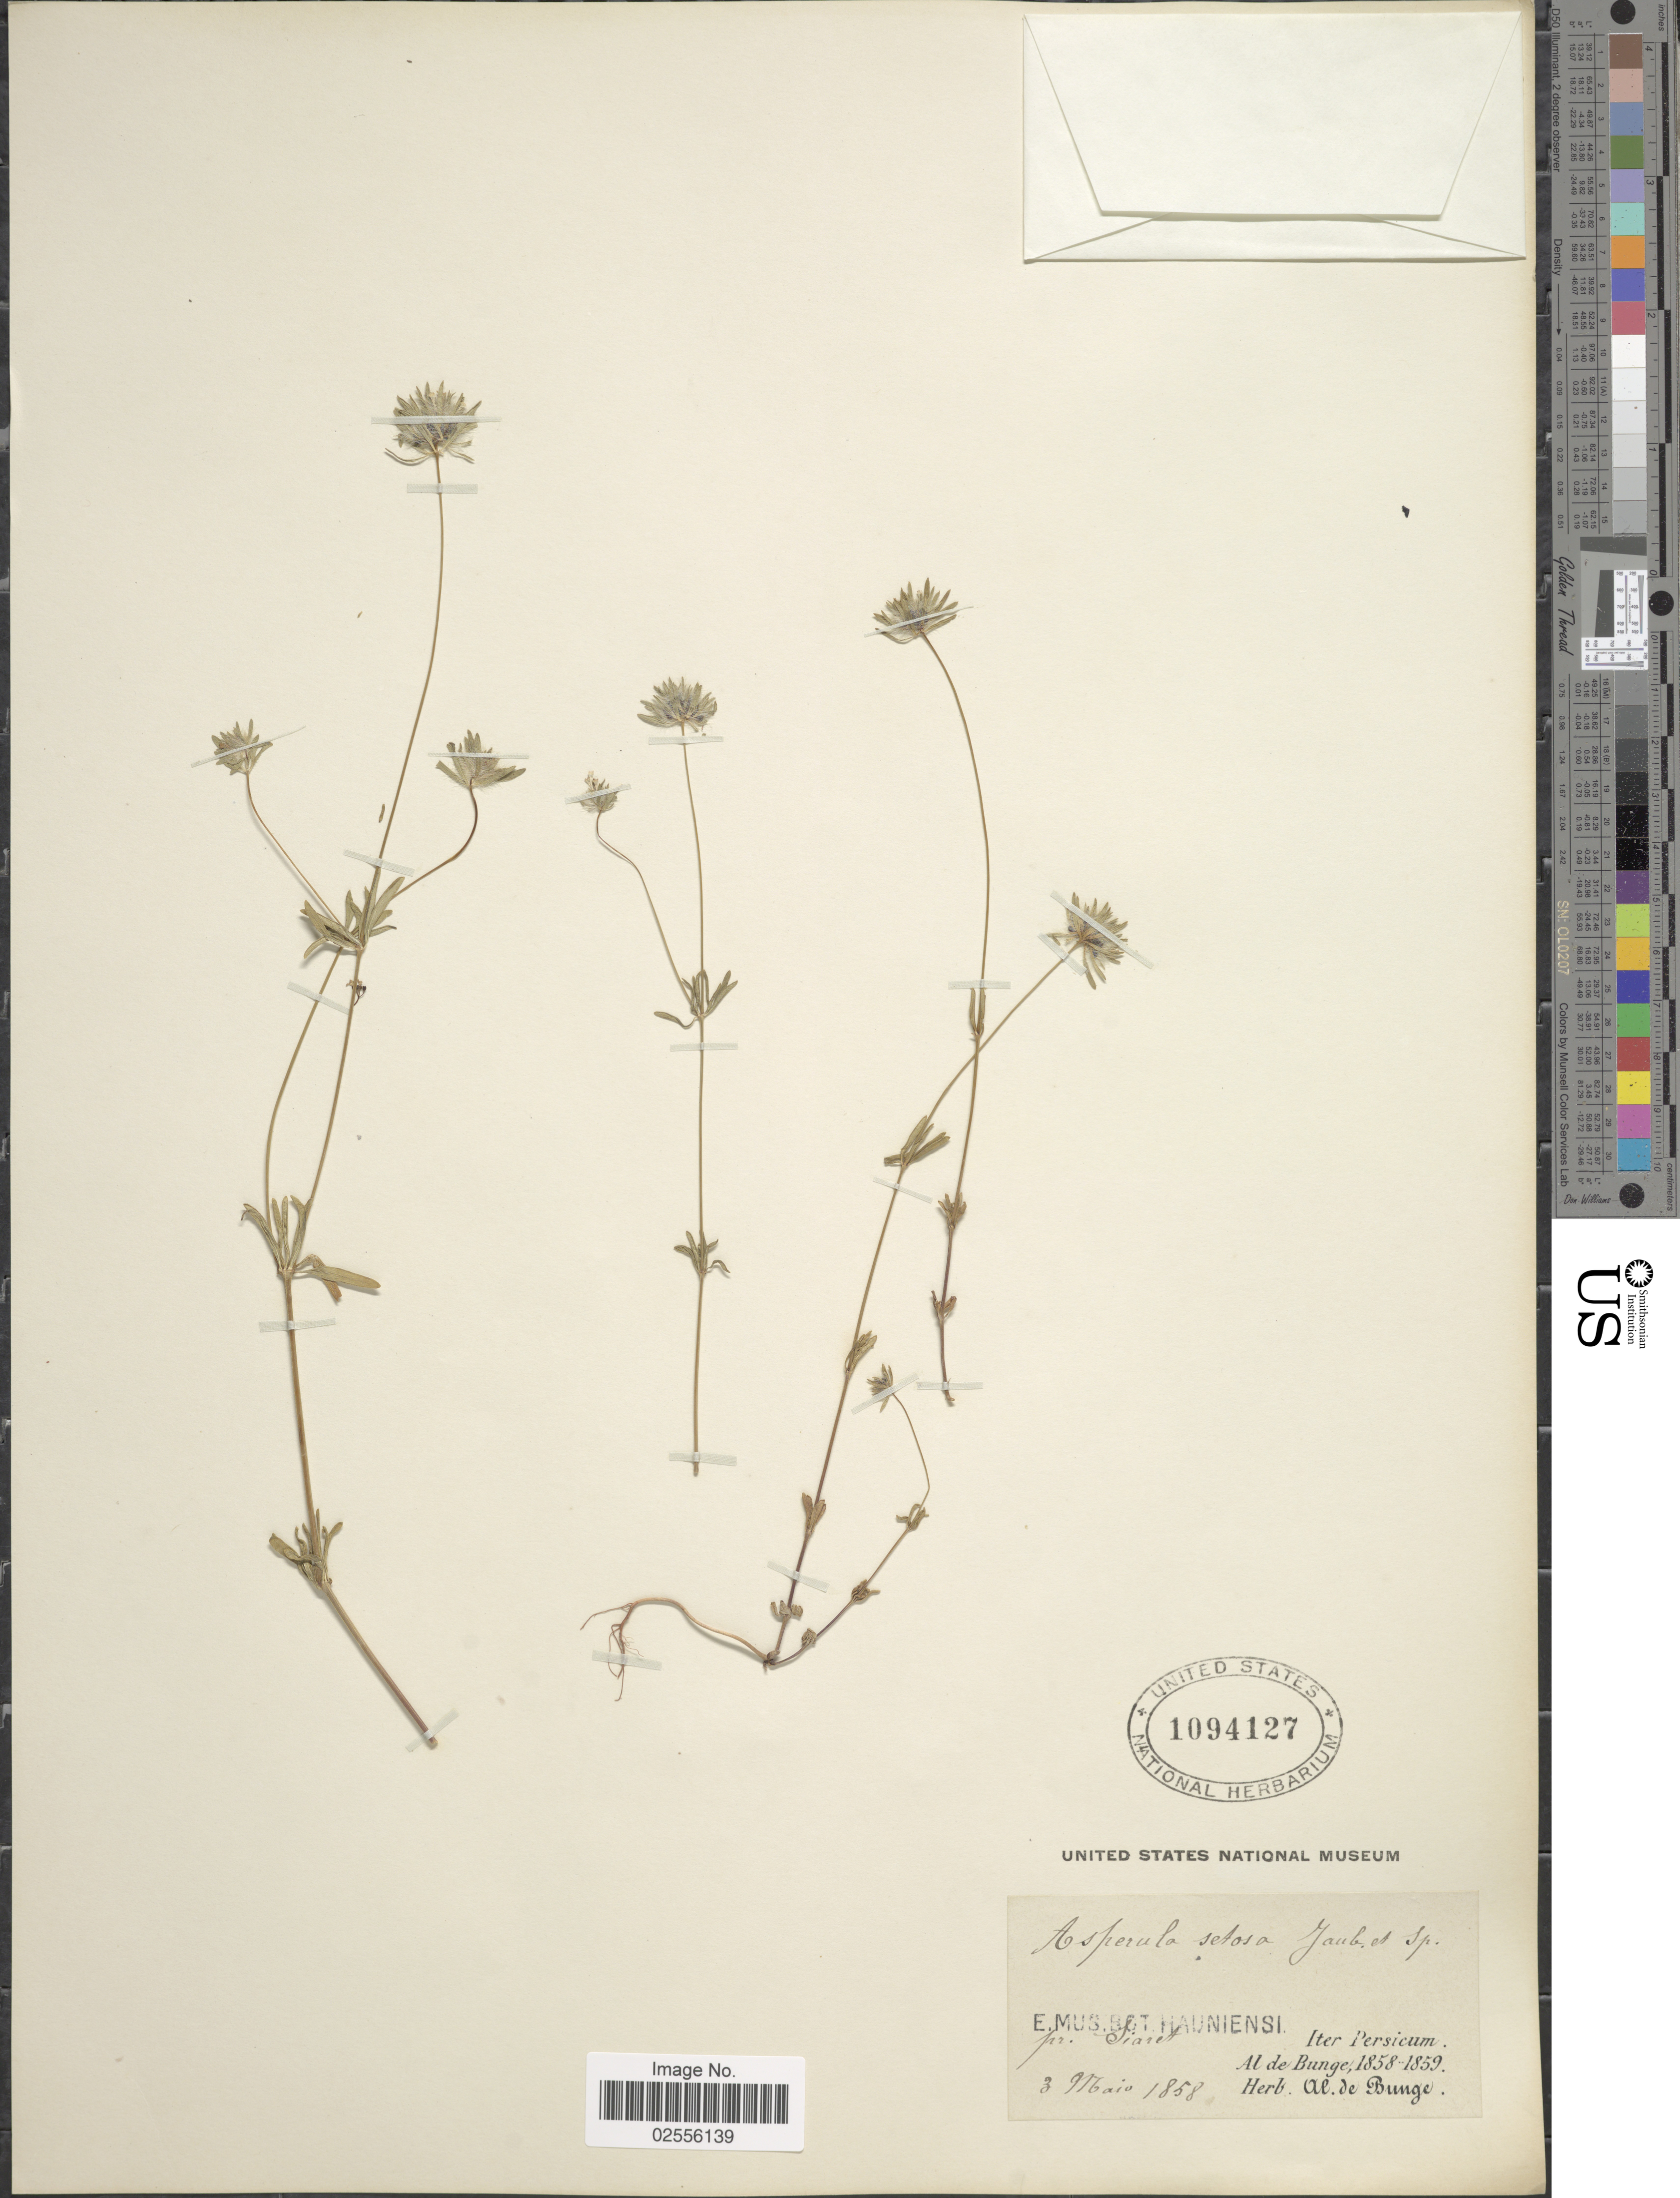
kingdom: Plantae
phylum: Tracheophyta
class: Magnoliopsida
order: Gentianales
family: Rubiaceae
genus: Asperula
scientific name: Asperula setosa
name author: Jaub. & Spach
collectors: A. de Bunge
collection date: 1858-05-03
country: Iran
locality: Iter Persicum, pr. Siaret [interpreted]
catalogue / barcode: US 1094127